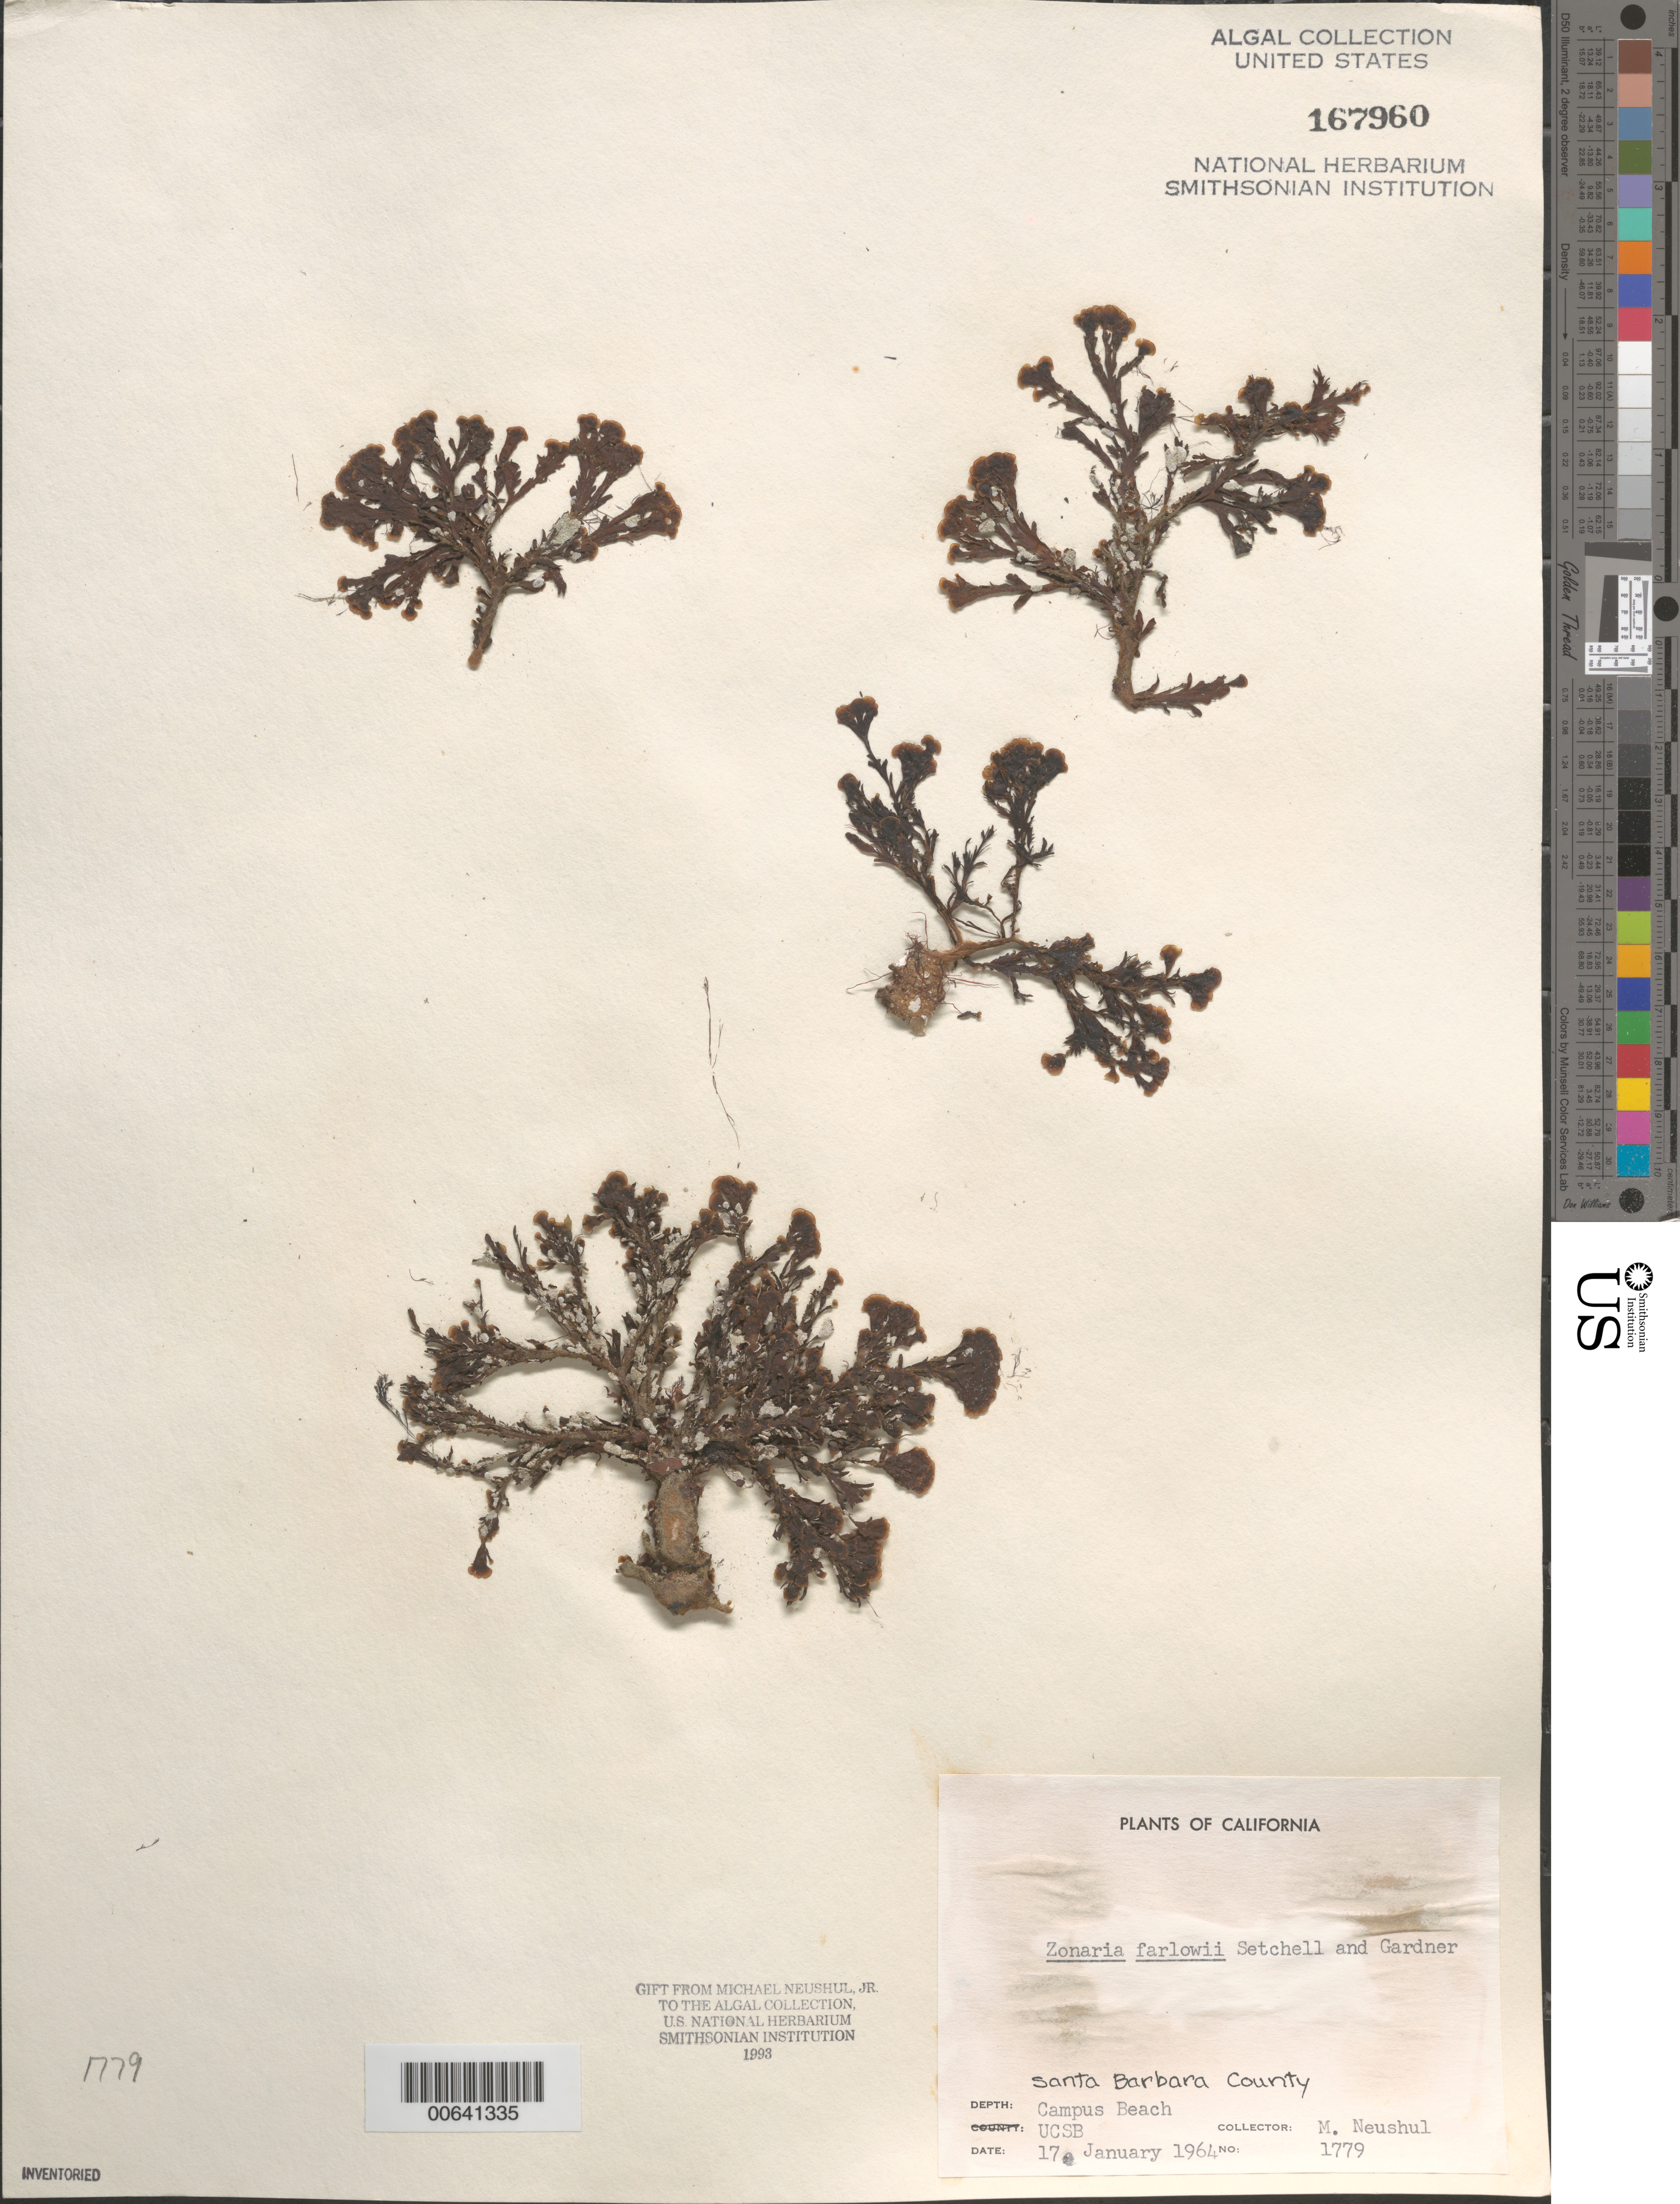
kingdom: Chromista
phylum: Ochrophyta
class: Phaeophyceae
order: Dictyotales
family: Dictyotaceae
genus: Zonaria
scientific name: Zonaria farlowii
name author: Setch. & N.L. Gardner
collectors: M. Neushul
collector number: Neushul 1779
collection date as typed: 17 Jan 1964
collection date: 1964-01-17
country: United States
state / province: California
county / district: Santa Barbara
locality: Campus Beach, University of California Santa Barbara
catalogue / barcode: US 167960